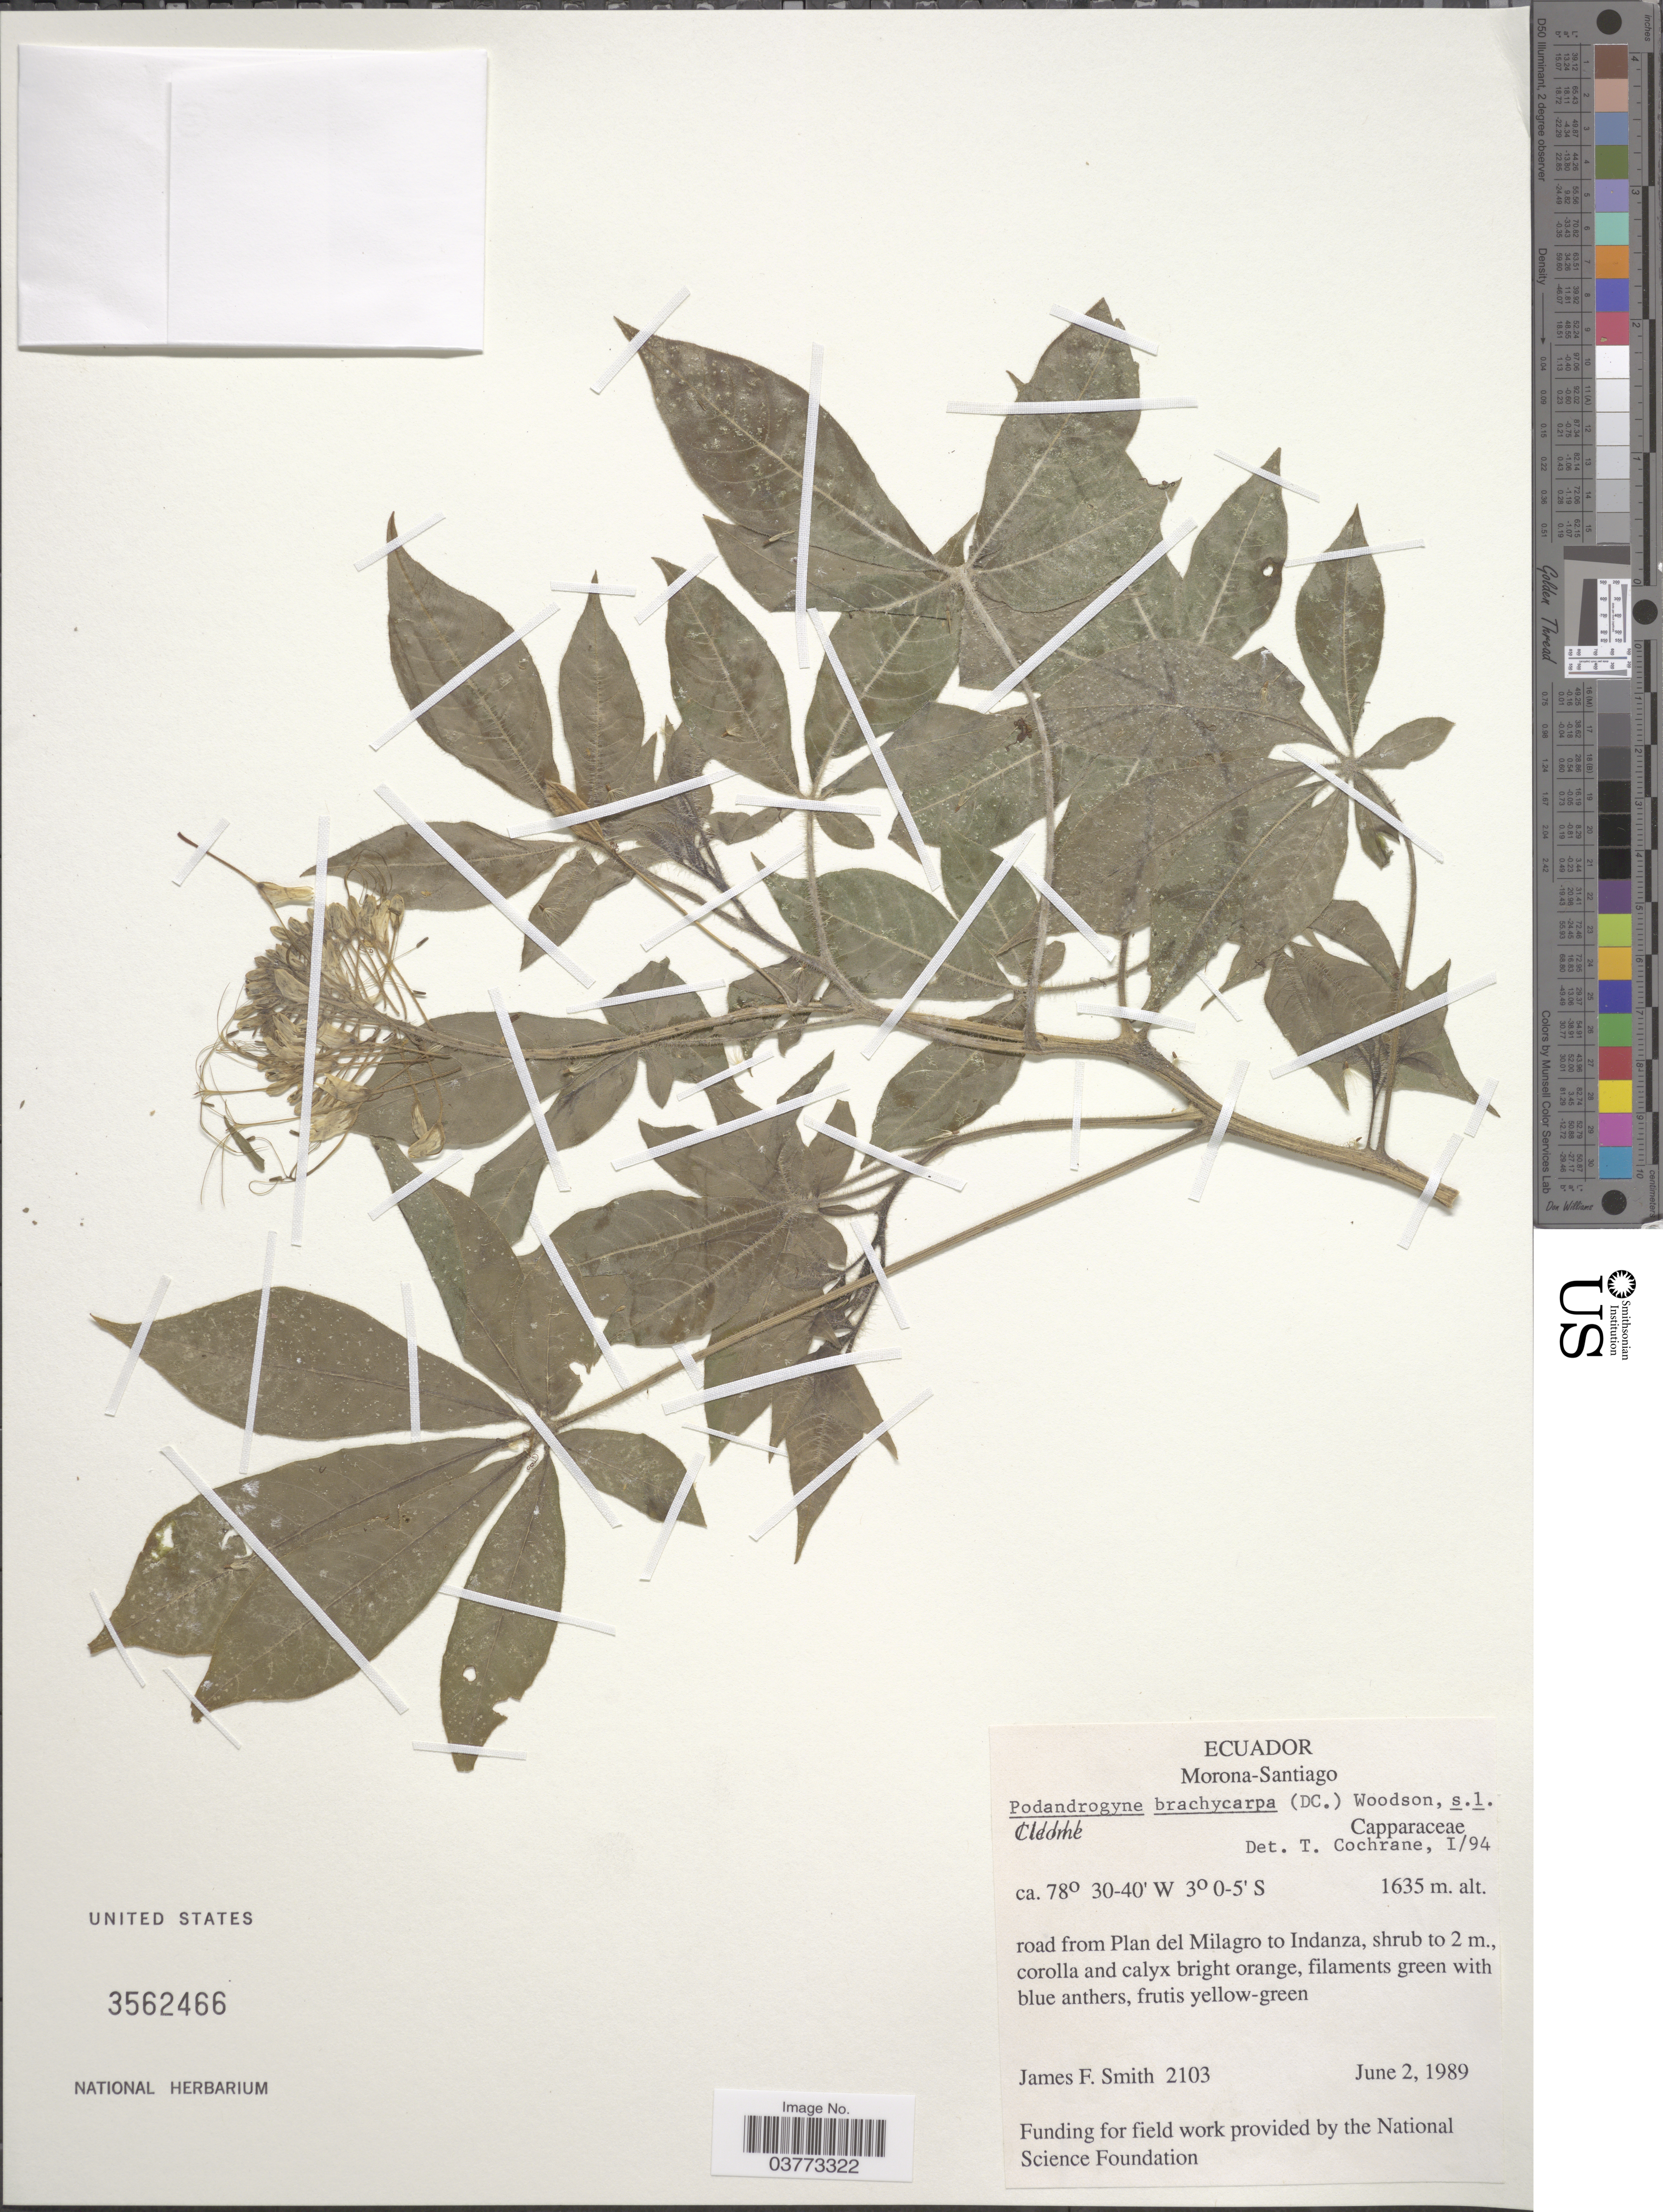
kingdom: Plantae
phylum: Tracheophyta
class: Magnoliopsida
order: Brassicales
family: Cleomaceae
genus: Podandrogyne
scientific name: Podandrogyne brachycarpa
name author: (DC.) Woodson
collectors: J. Smith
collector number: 2103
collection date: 1989-06-02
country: Ecuador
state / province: Morona-Santiago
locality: Road from Plan del Milagro to Indanza.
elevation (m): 1635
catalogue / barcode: US 3562466